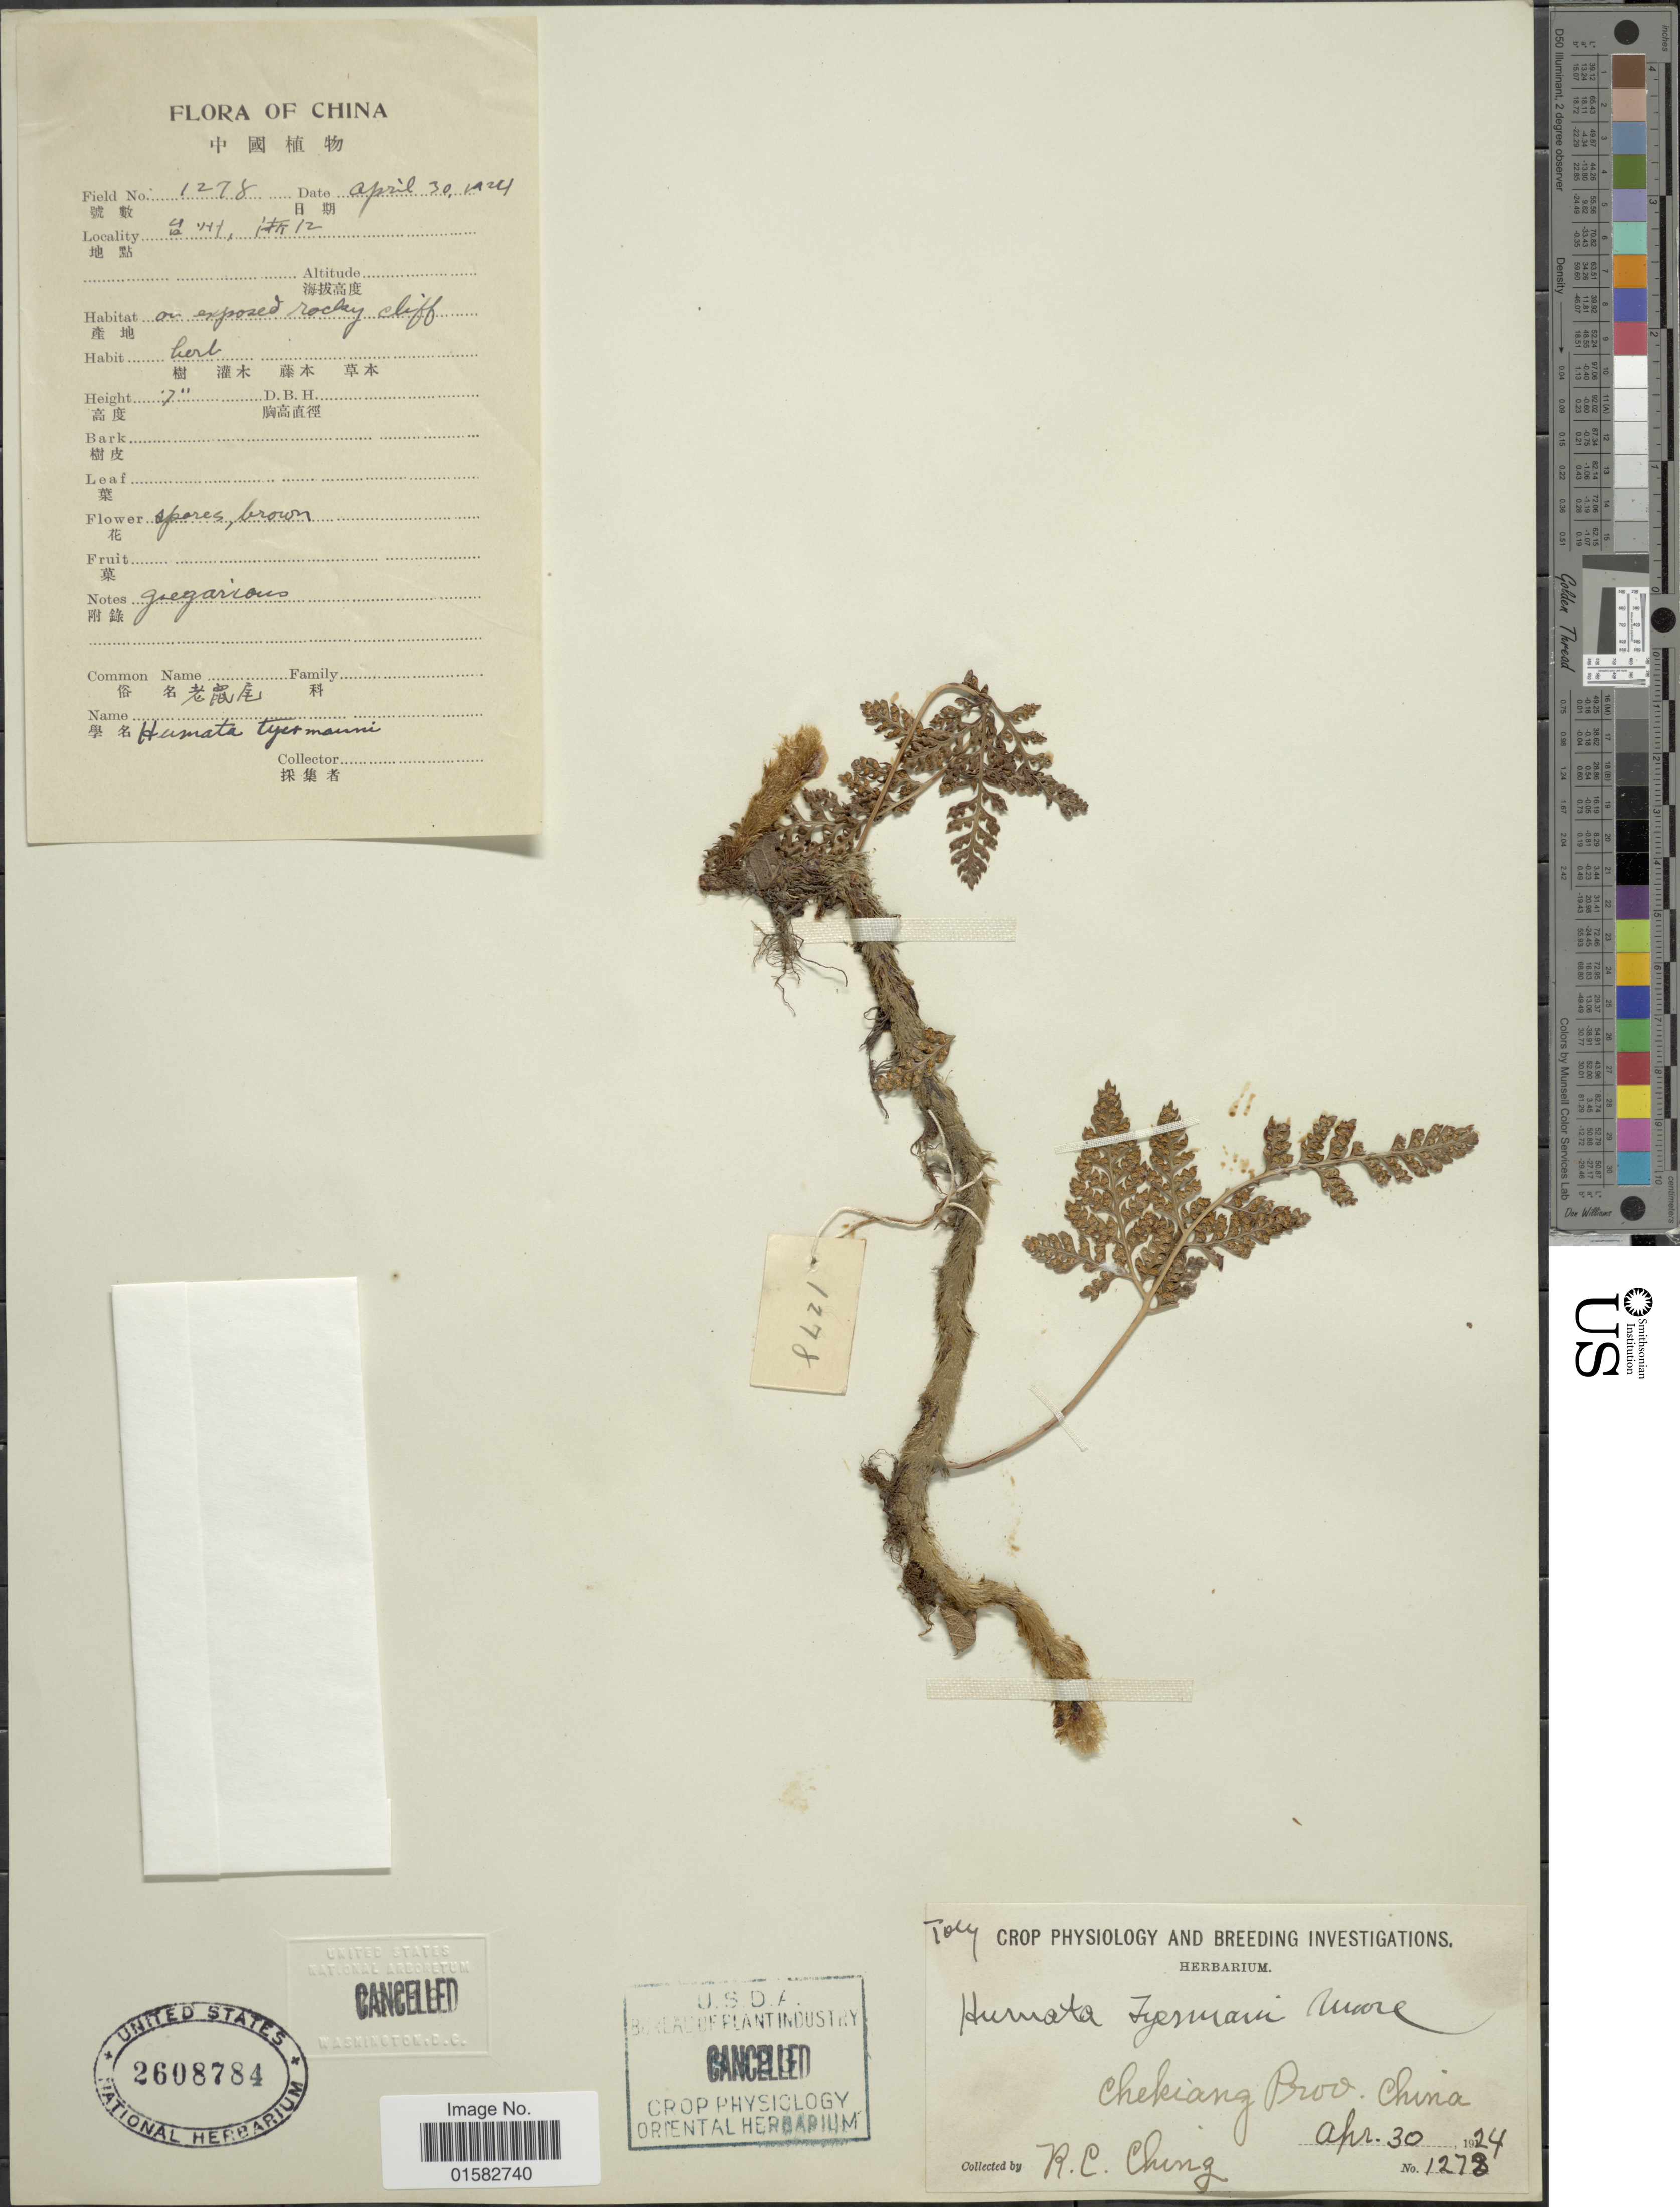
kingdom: Plantae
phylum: Tracheophyta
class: Polypodiopsida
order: Polypodiales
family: Davalliaceae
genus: Davallia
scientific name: Davallia griffithiana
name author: Hook.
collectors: R. C. Ching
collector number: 1278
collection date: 1924-04-30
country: China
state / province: Zhejiang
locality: Chekiang, Prov China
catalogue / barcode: US 2608784